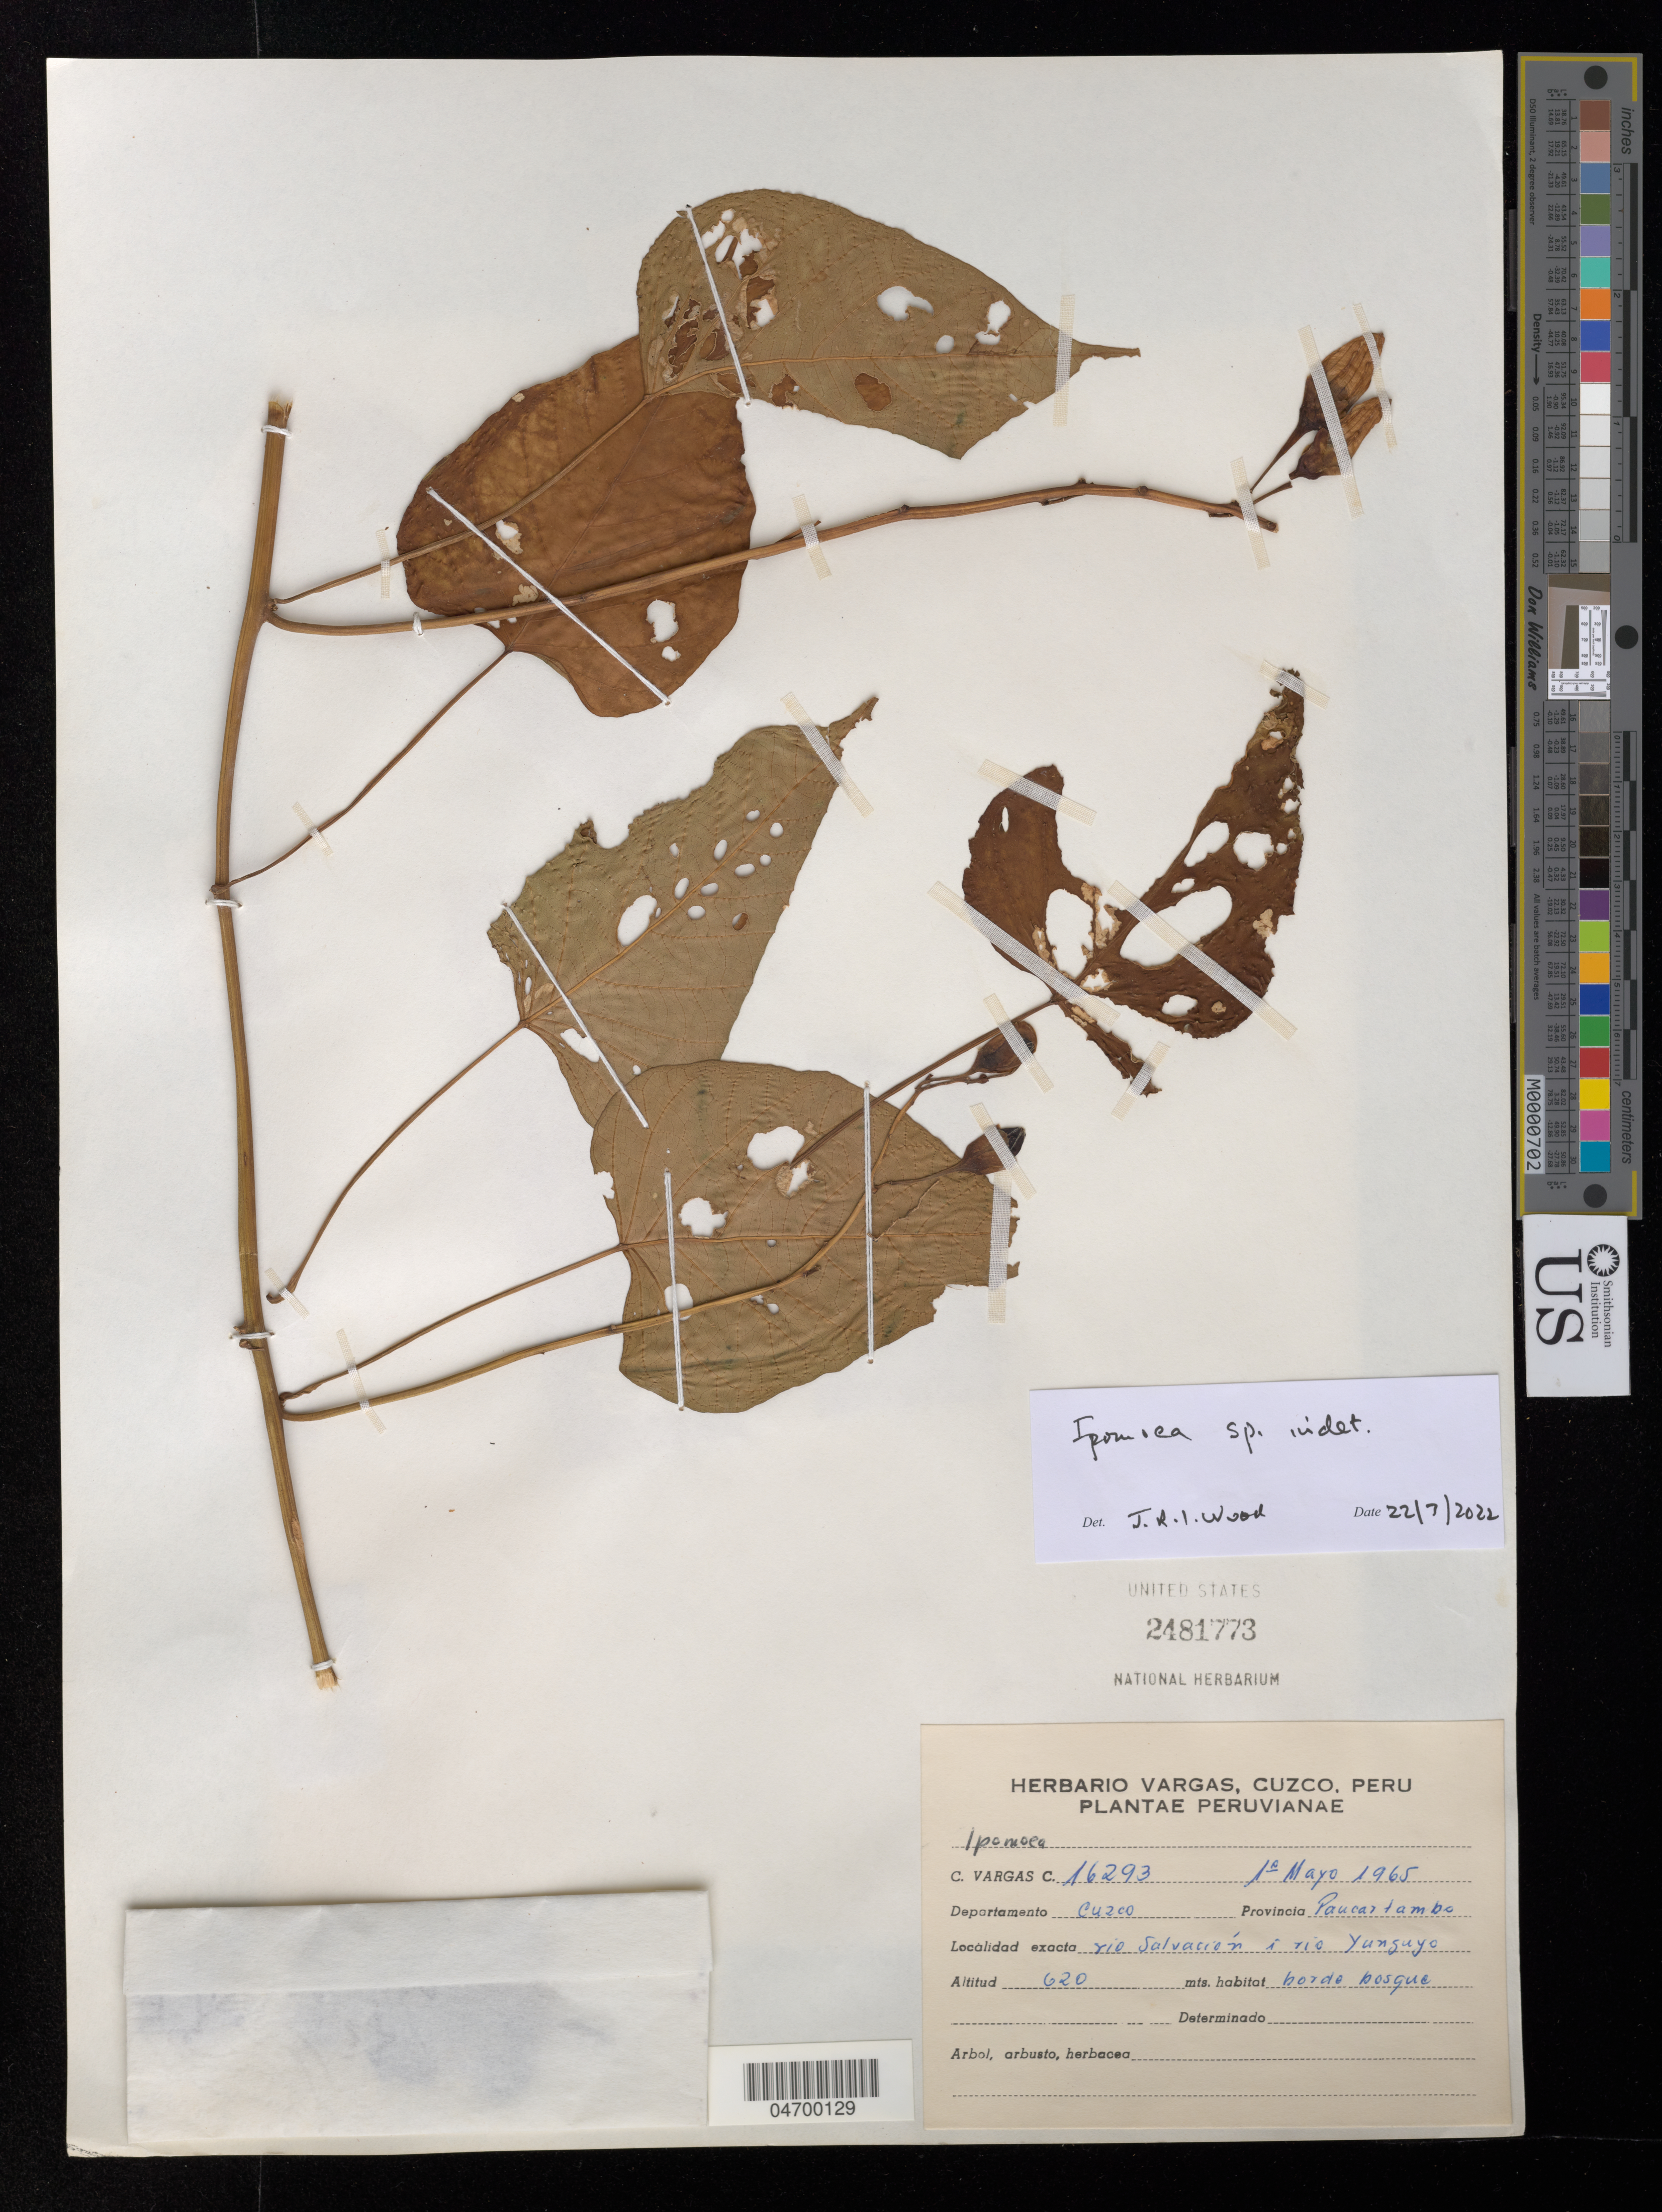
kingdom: Plantae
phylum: Tracheophyta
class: Magnoliopsida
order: Solanales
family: Convolvulaceae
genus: Ipomoea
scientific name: Ipomoea sp.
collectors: C. Vargas C.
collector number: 16293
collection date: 1965-05-01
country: Peru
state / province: Cusco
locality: Departamento Cuzco. Provincia Paucartambo. Rio Salvación i rio Yunguyo.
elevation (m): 620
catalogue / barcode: US 2481773